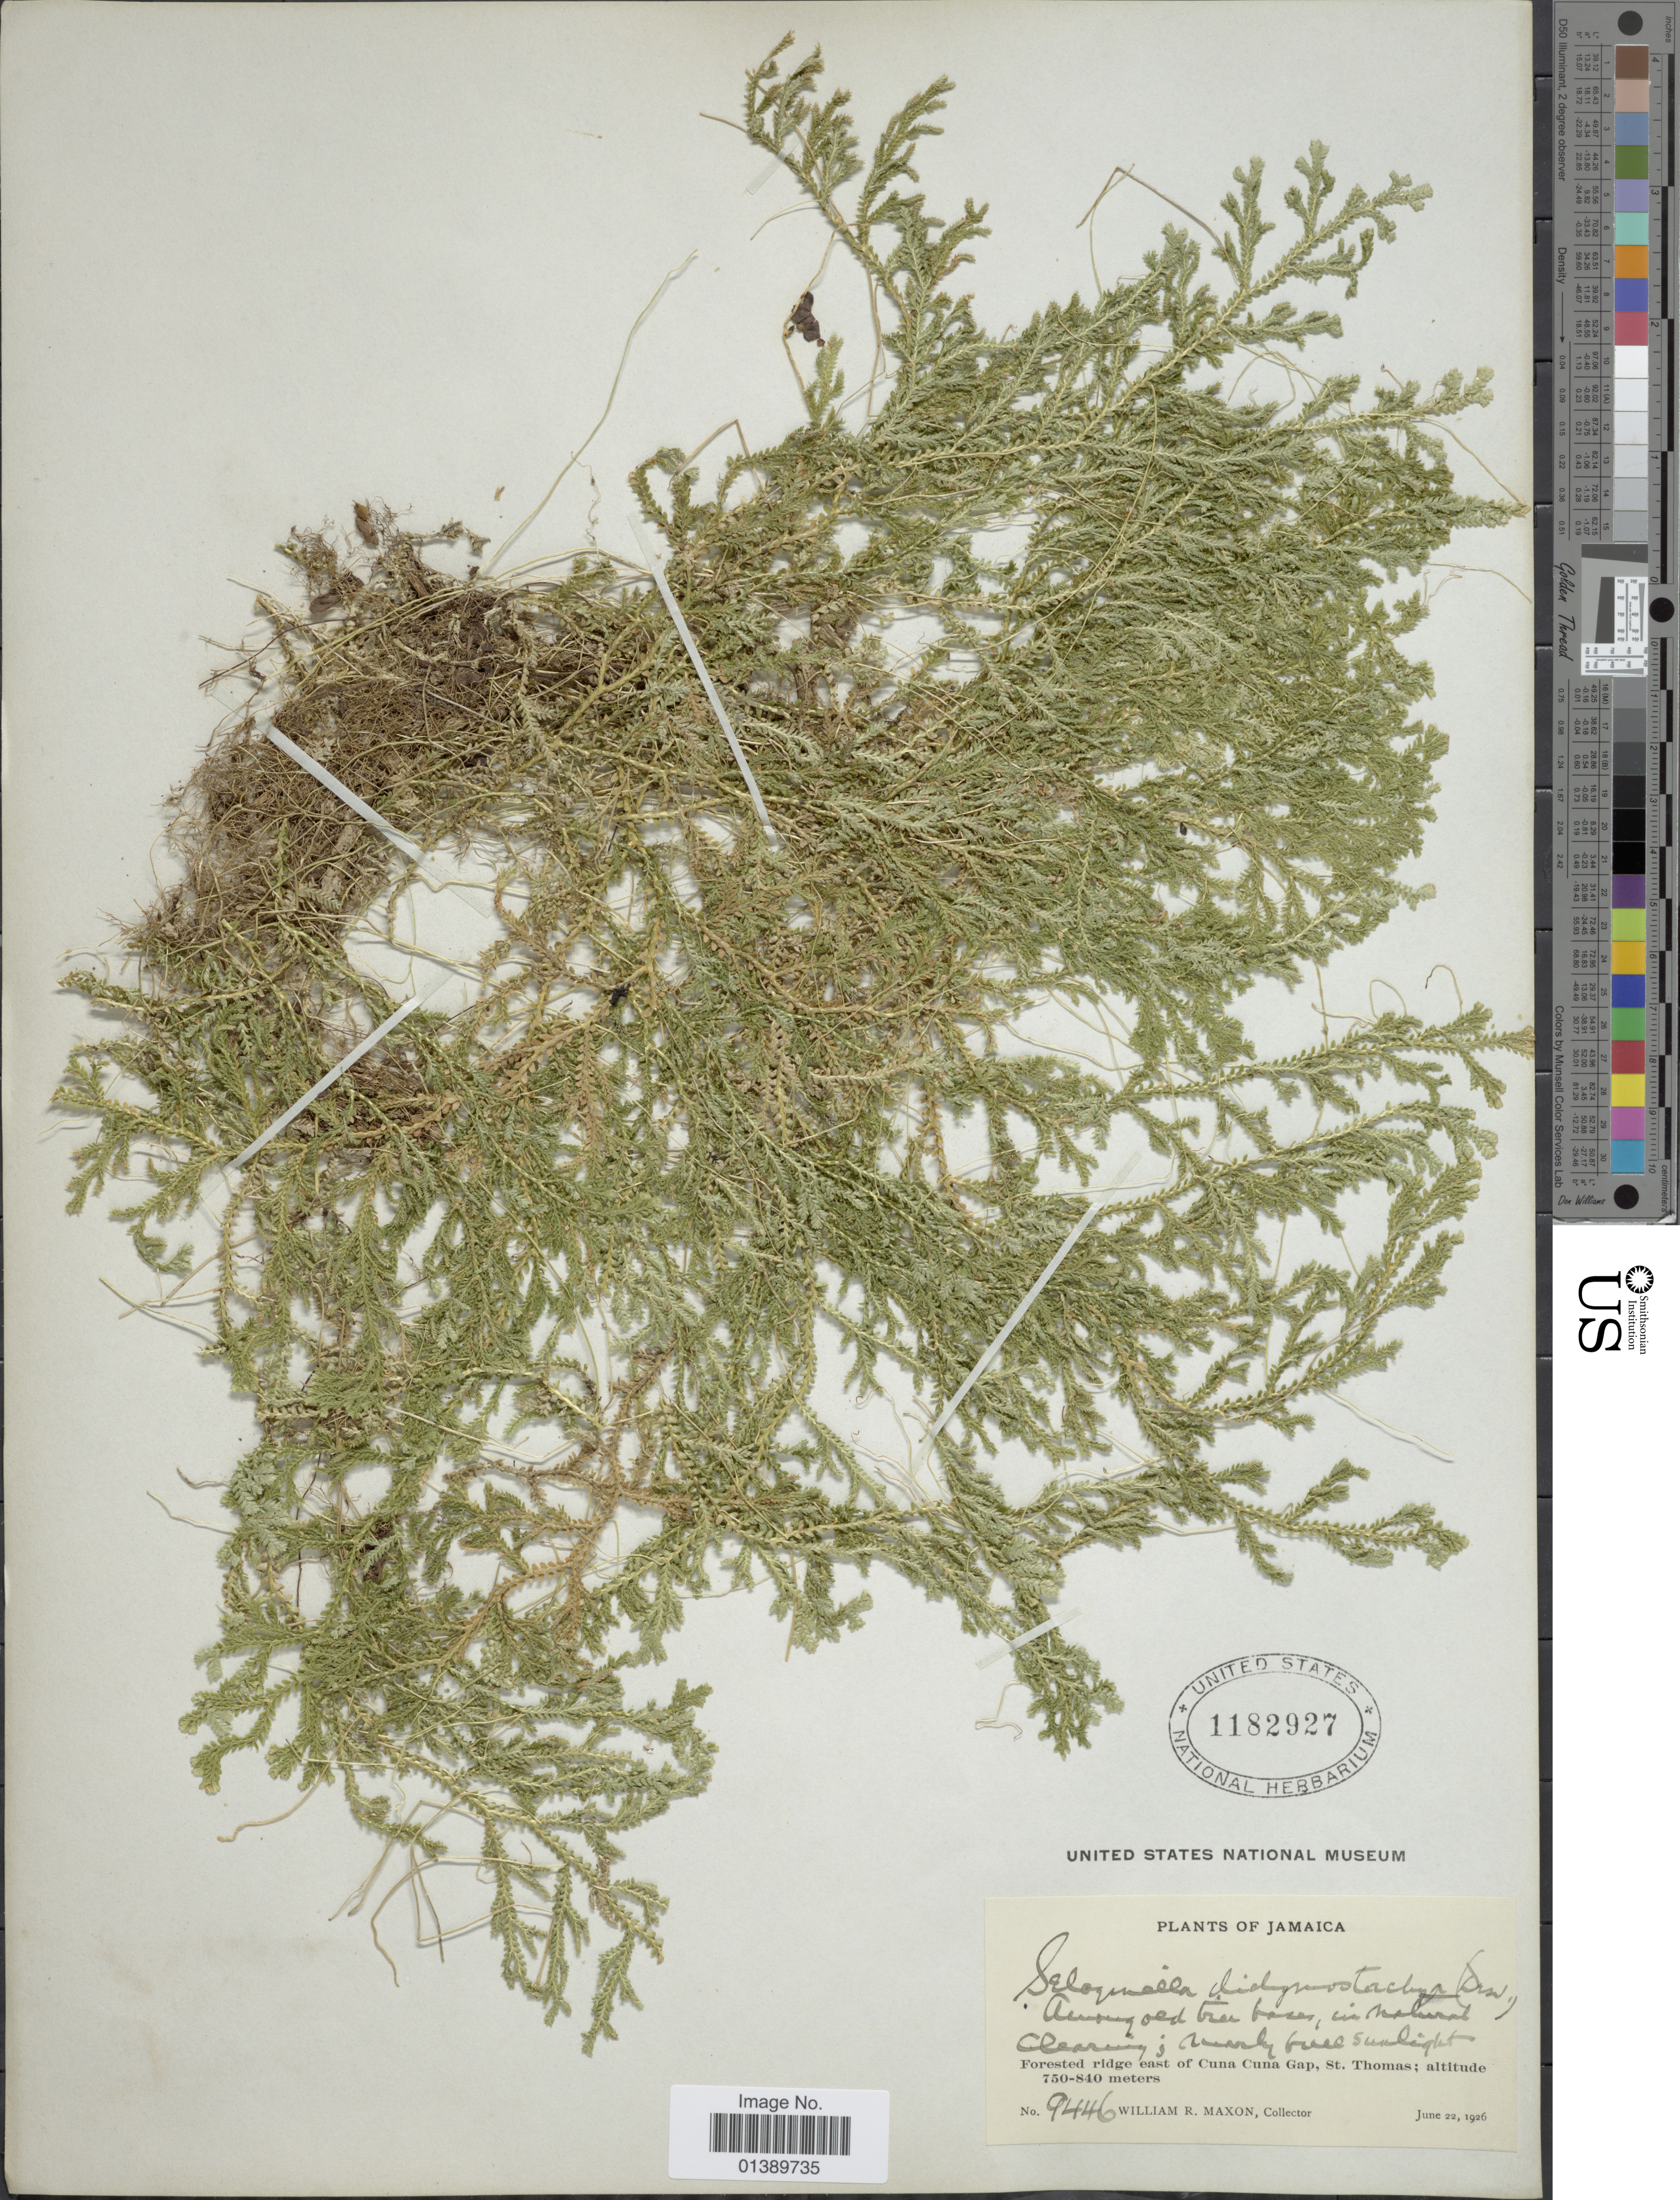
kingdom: Plantae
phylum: Tracheophyta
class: Lycopodiopsida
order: Selaginellales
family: Selaginellaceae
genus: Selaginella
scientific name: Selaginella denudata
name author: (Willd.) Spring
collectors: W. R. Maxon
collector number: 9446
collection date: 1926-06-22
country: Jamaica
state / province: Saint Thomas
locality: Forested rdige east of Cuna Gap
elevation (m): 750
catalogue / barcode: US 1182927